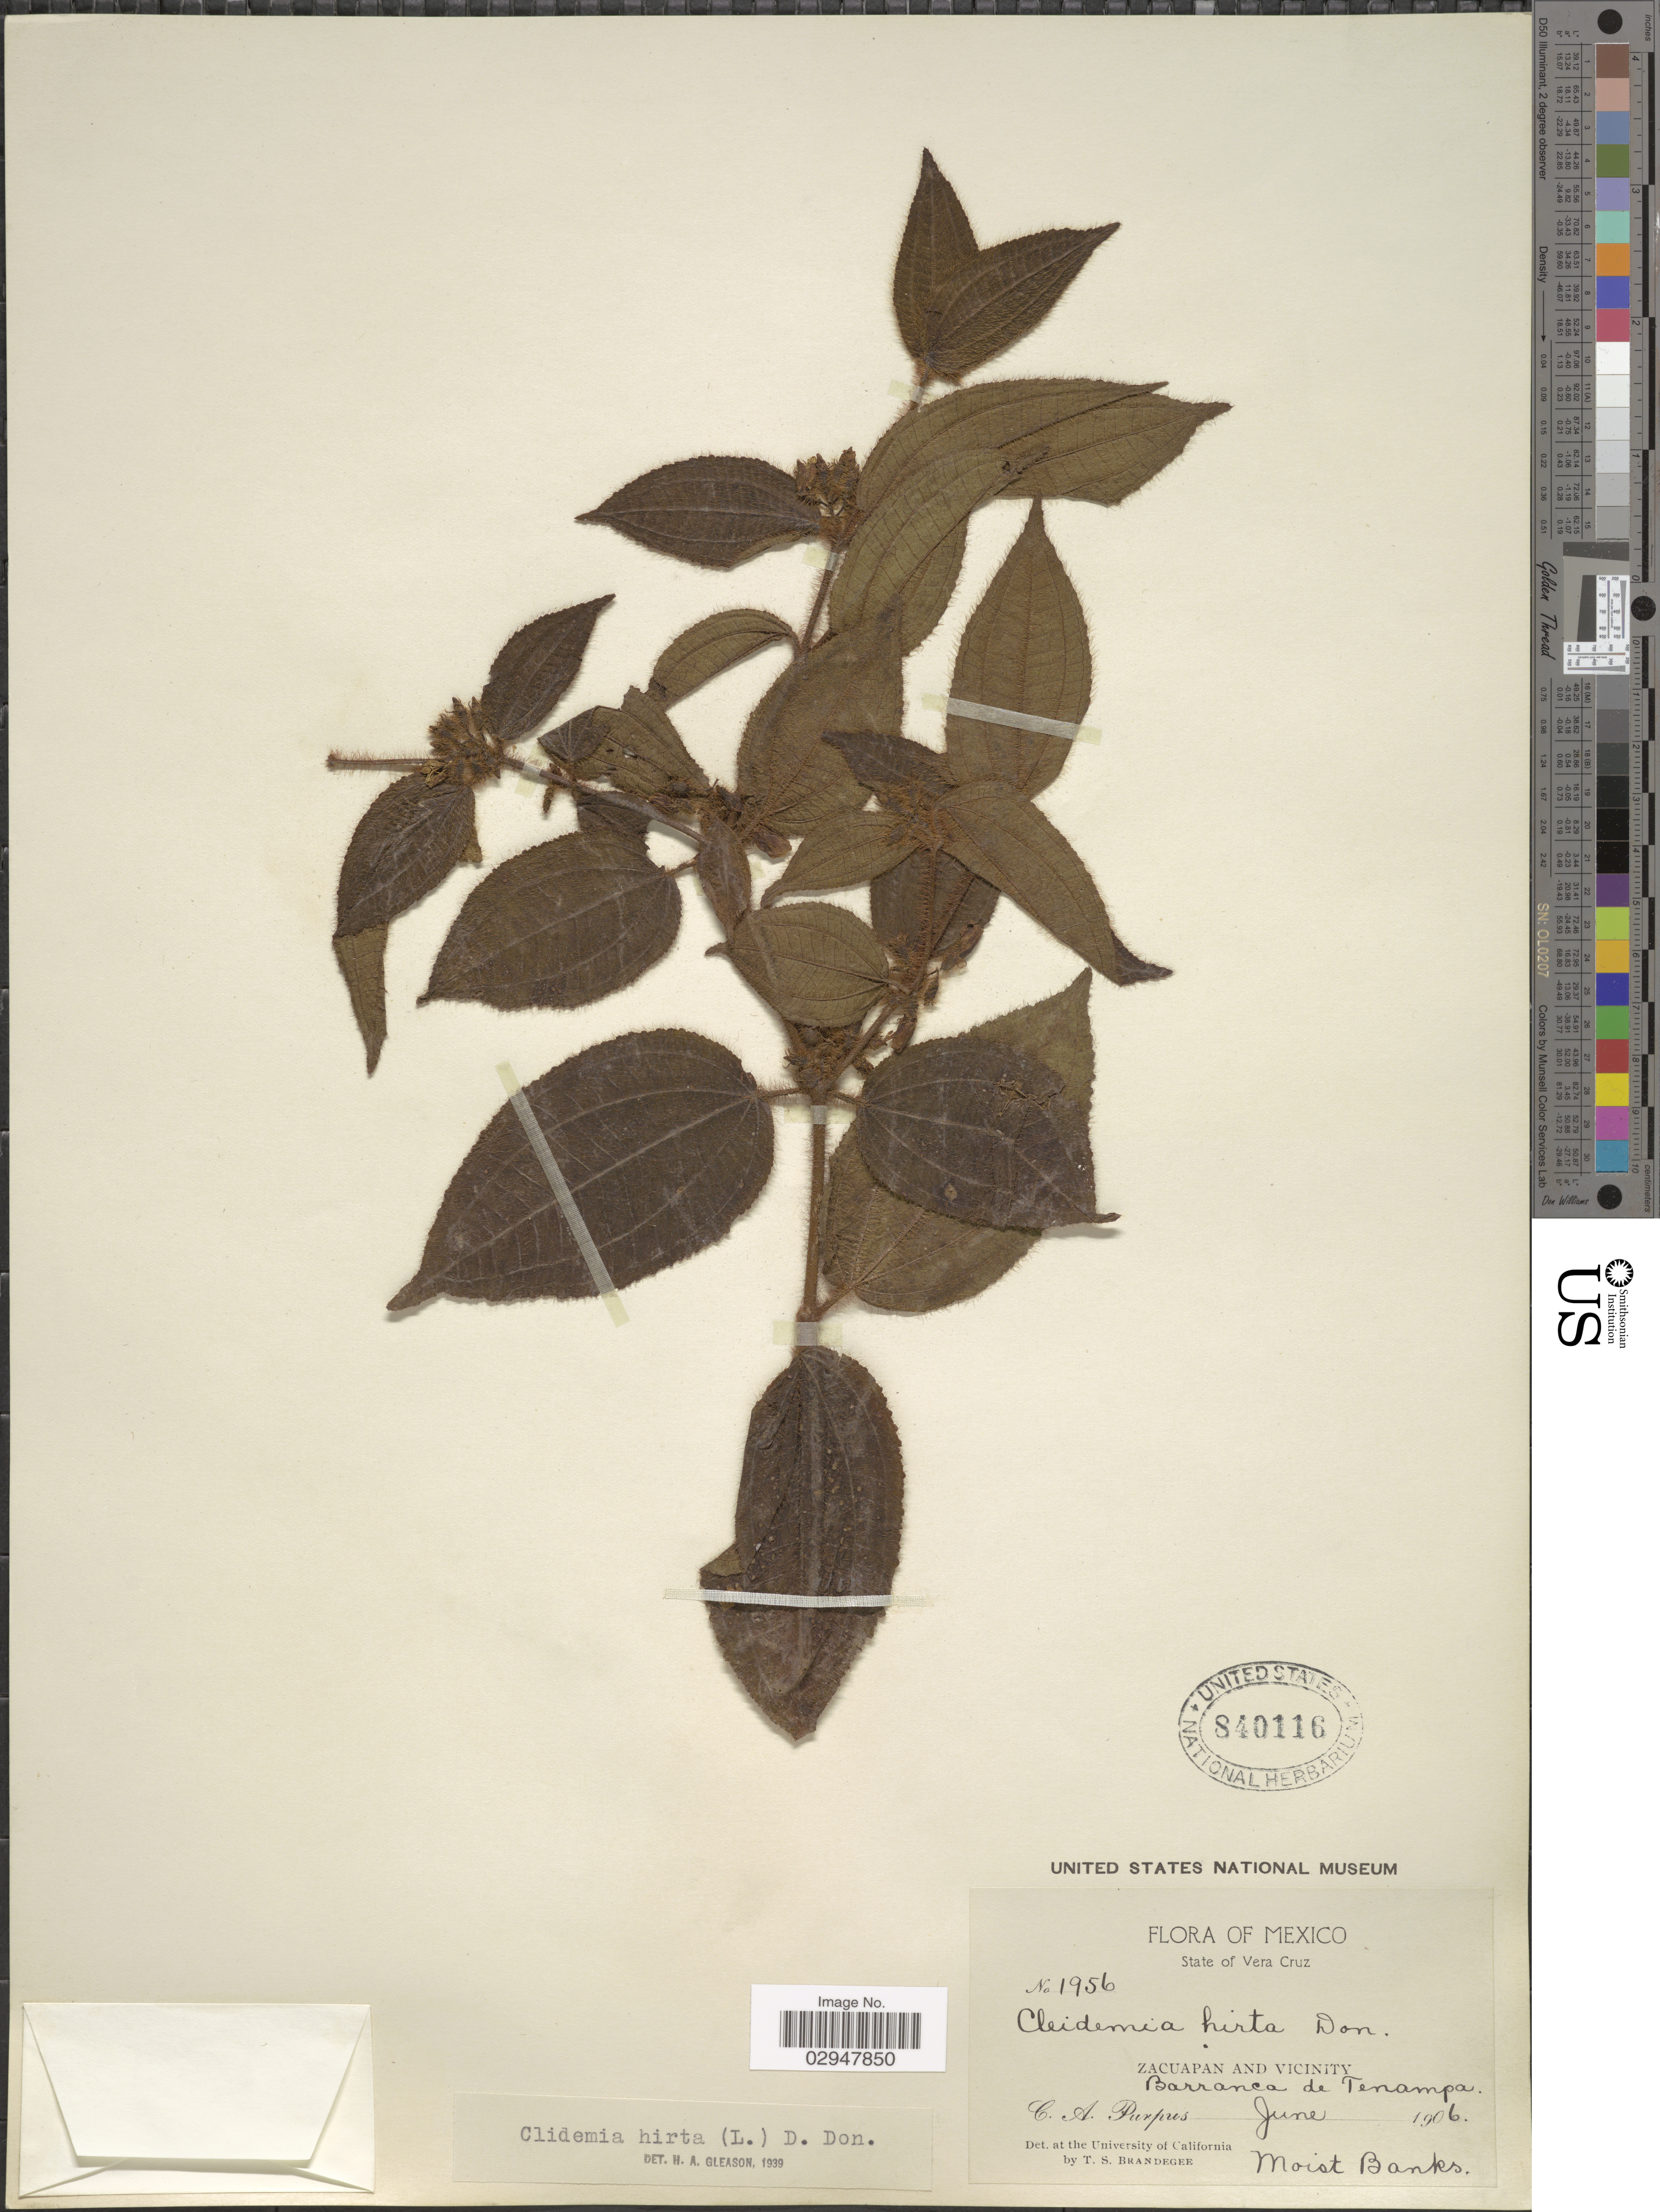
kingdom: Plantae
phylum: Tracheophyta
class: Magnoliopsida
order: Myrtales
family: Melastomataceae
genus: Miconia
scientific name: Miconia hirta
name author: Cogn.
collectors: C. A. Purpus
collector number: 1956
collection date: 1906-06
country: Mexico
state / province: Veracruz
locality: Zacuapan and Vicinity, Barranca de Tenampa.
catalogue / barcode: US 840116